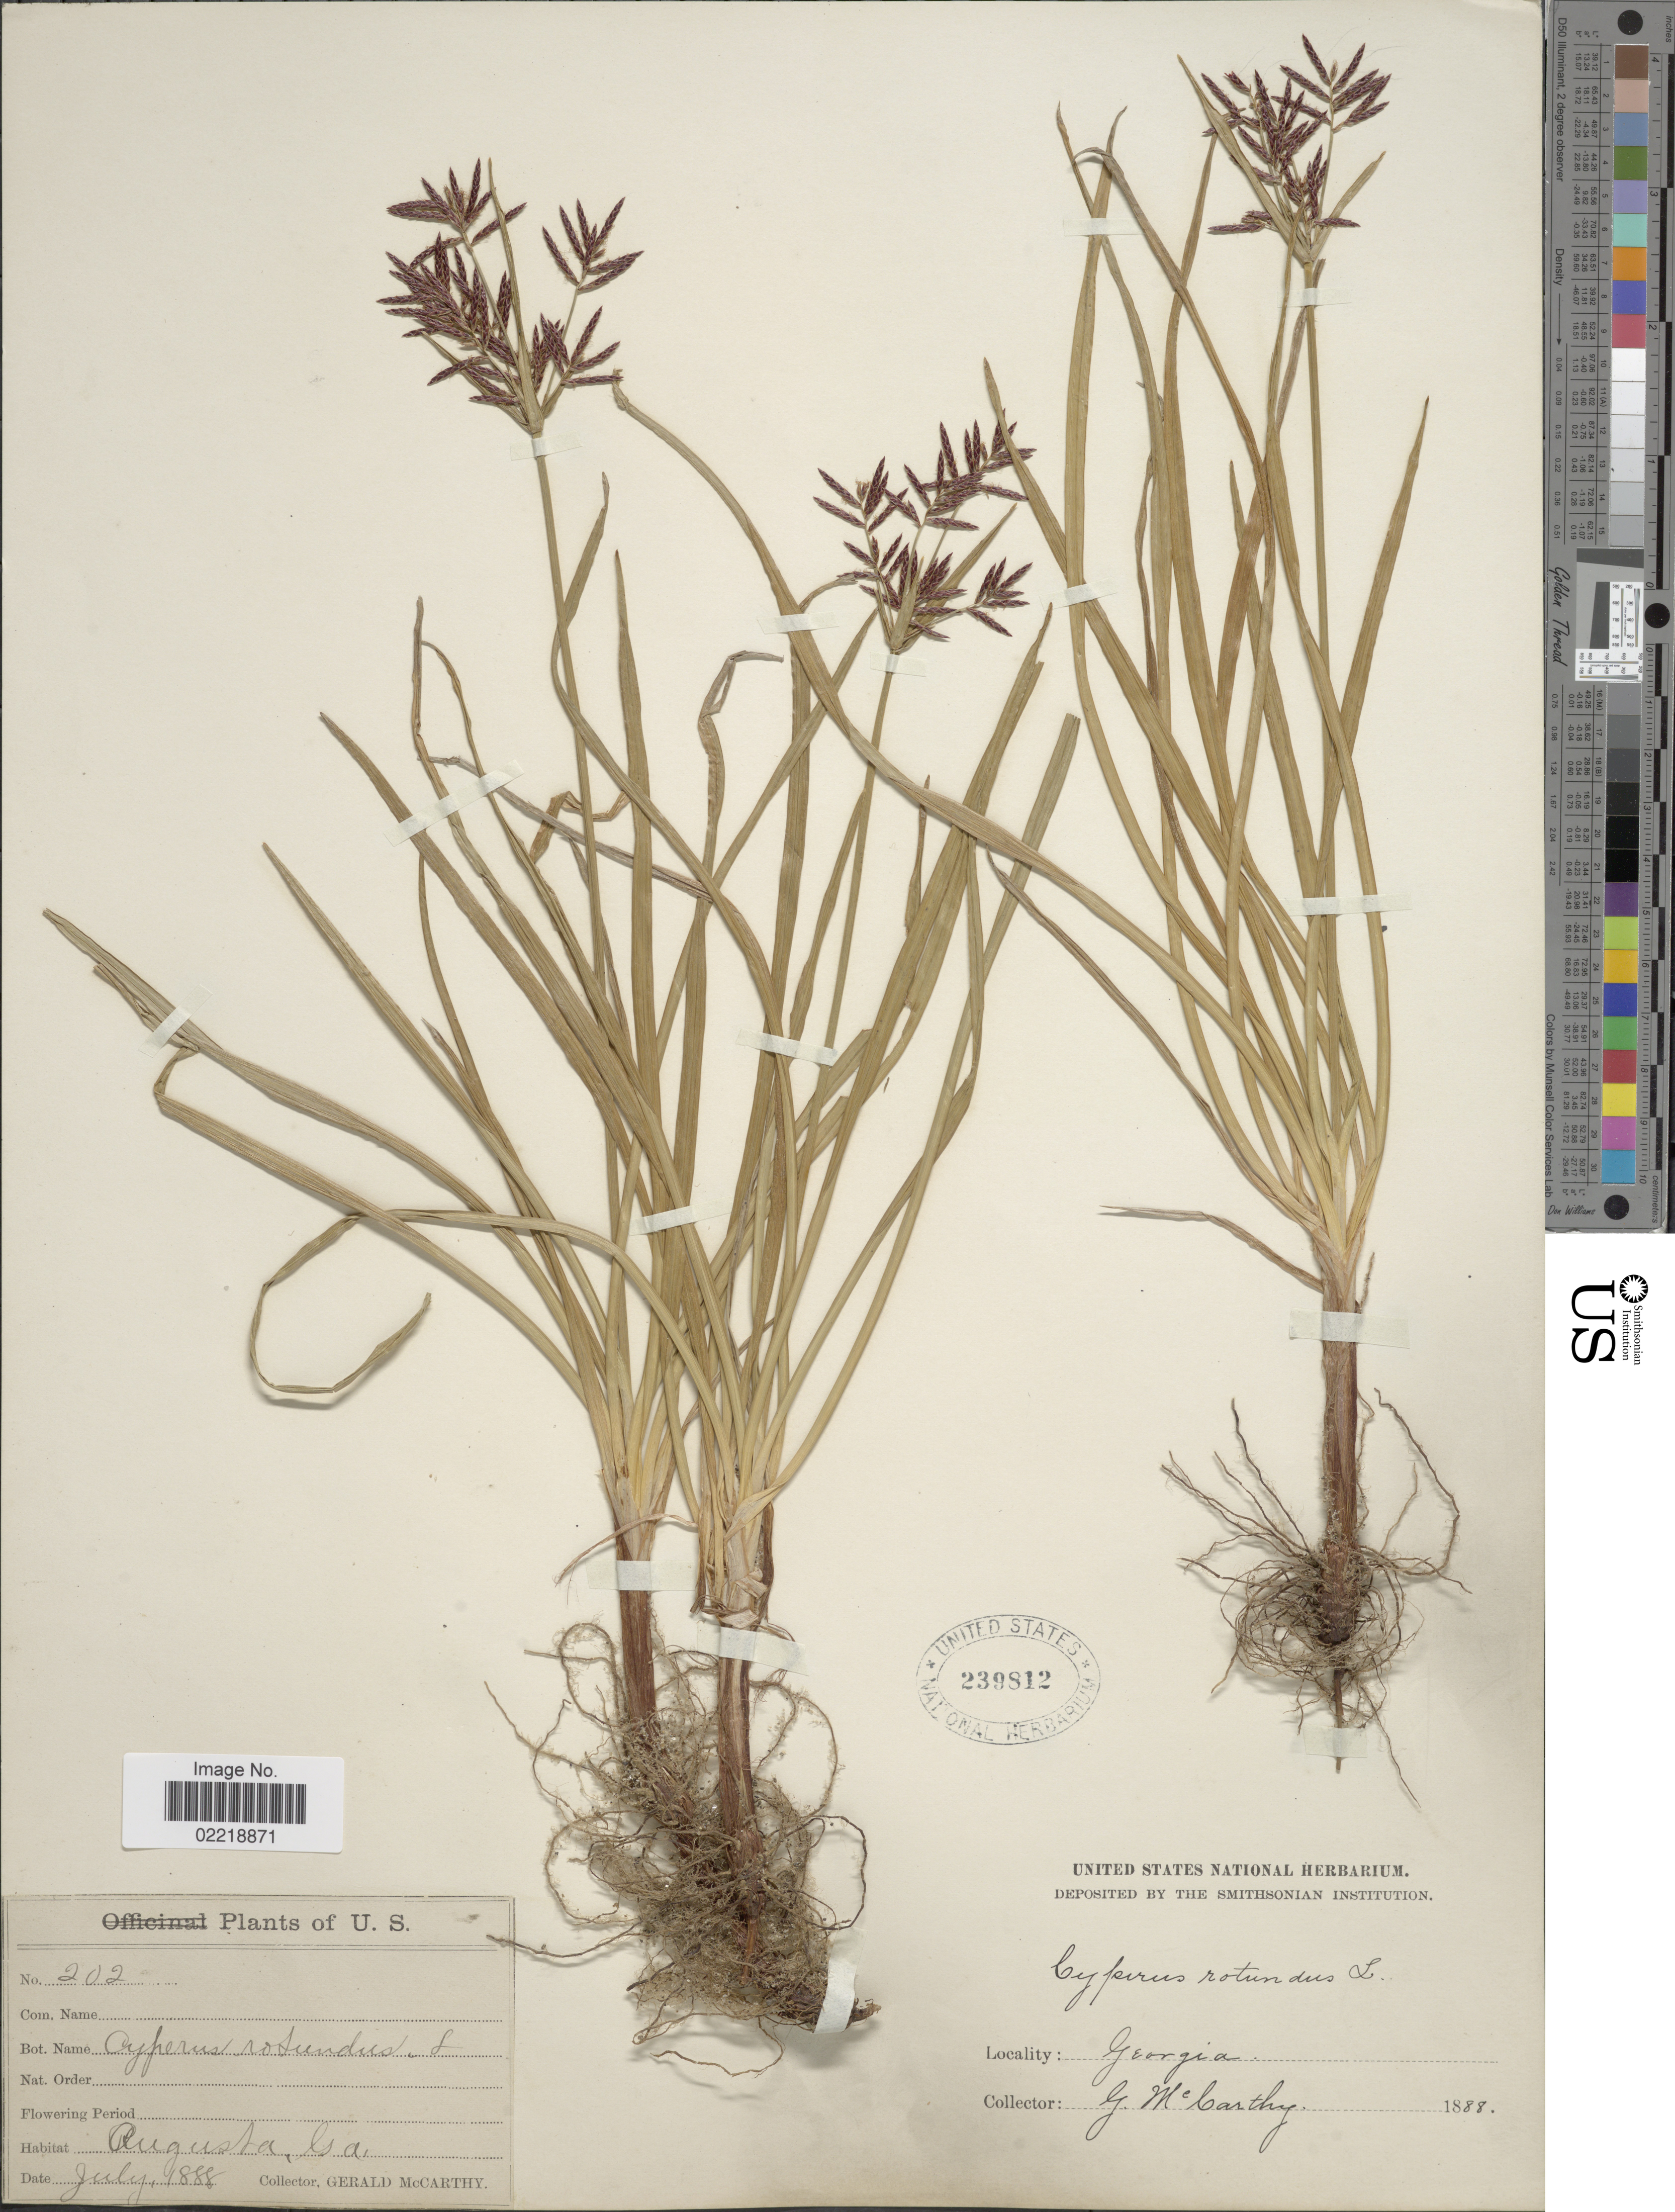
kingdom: Plantae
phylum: Tracheophyta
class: Liliopsida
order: Poales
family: Cyperaceae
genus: Cyperus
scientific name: Cyperus rotundus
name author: L.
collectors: G. McCarthy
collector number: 202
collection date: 1888-07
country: United States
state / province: Georgia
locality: Augusta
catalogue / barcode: US 239812